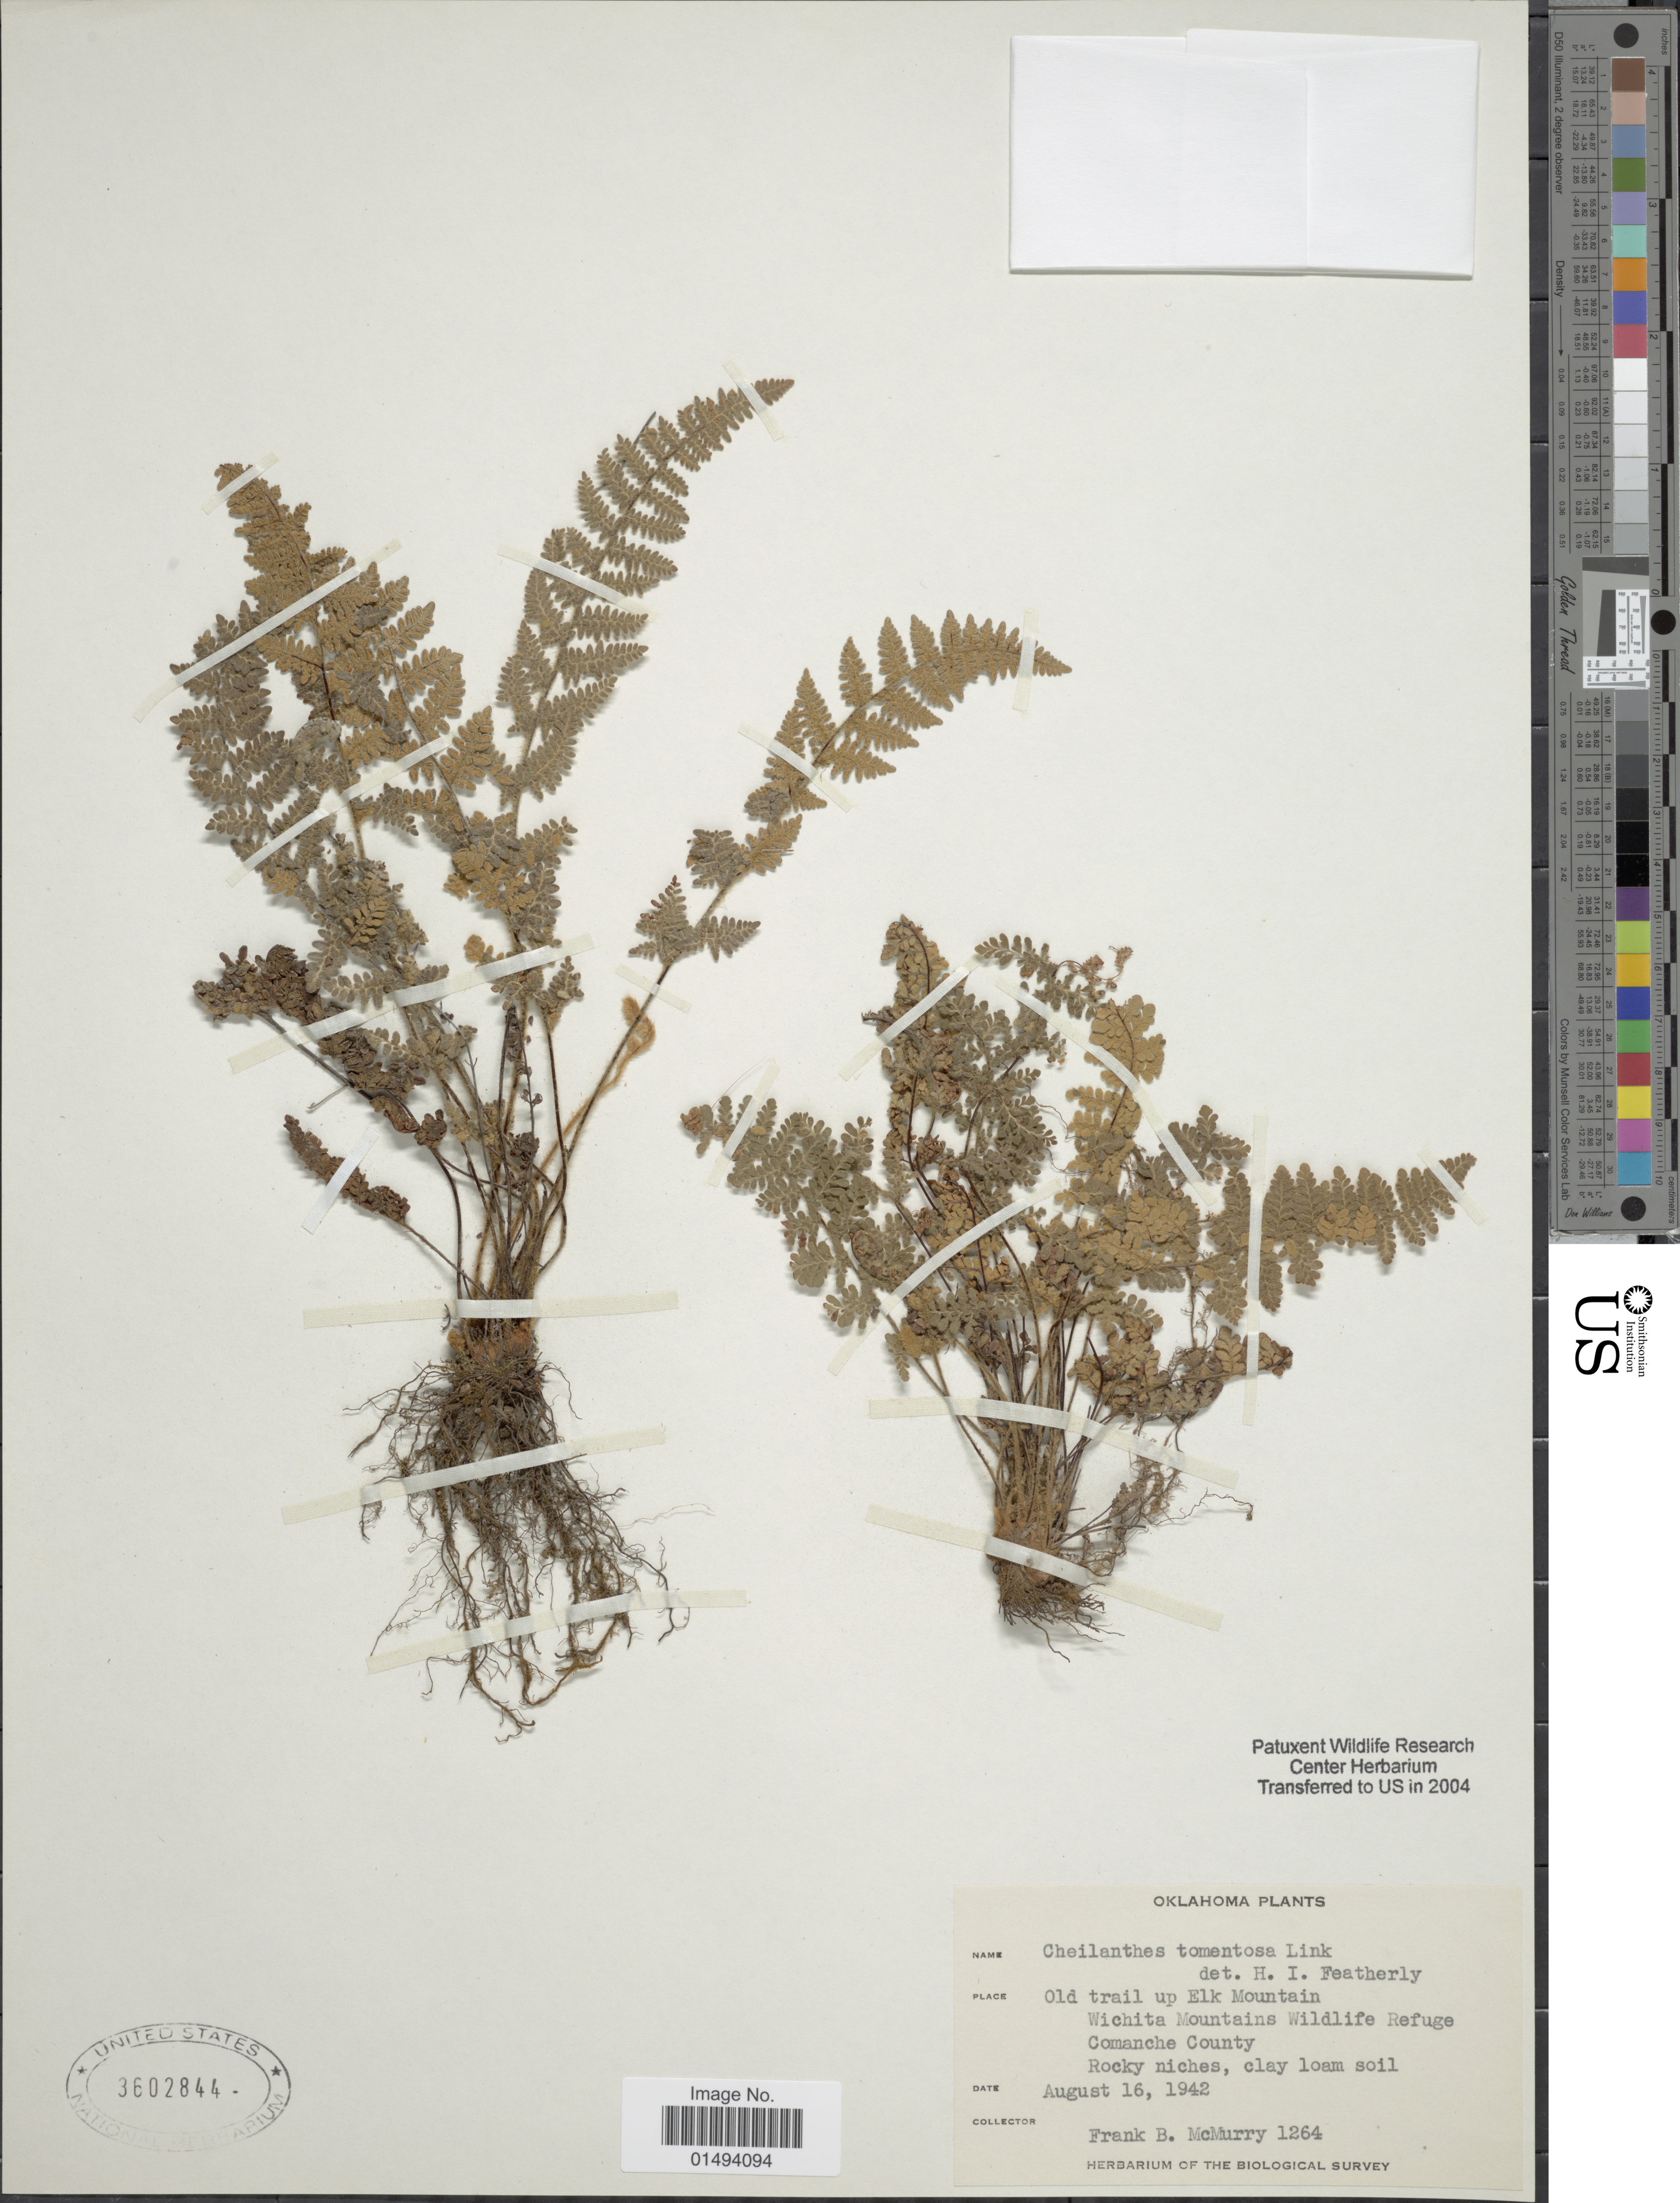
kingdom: Plantae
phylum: Tracheophyta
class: Polypodiopsida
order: Polypodiales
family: Pteridaceae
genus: Myriopteris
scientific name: Myriopteris tomentosa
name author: (Link) Fée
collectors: F. B. McMurry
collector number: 1264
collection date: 1942-08-16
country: United States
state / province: Oklahoma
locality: Oklahoma, Old trail up Elk Mountain Wichita Mountains Wildlife Refuge Comanche County Rocky niches, clay loam soil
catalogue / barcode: US 3602844